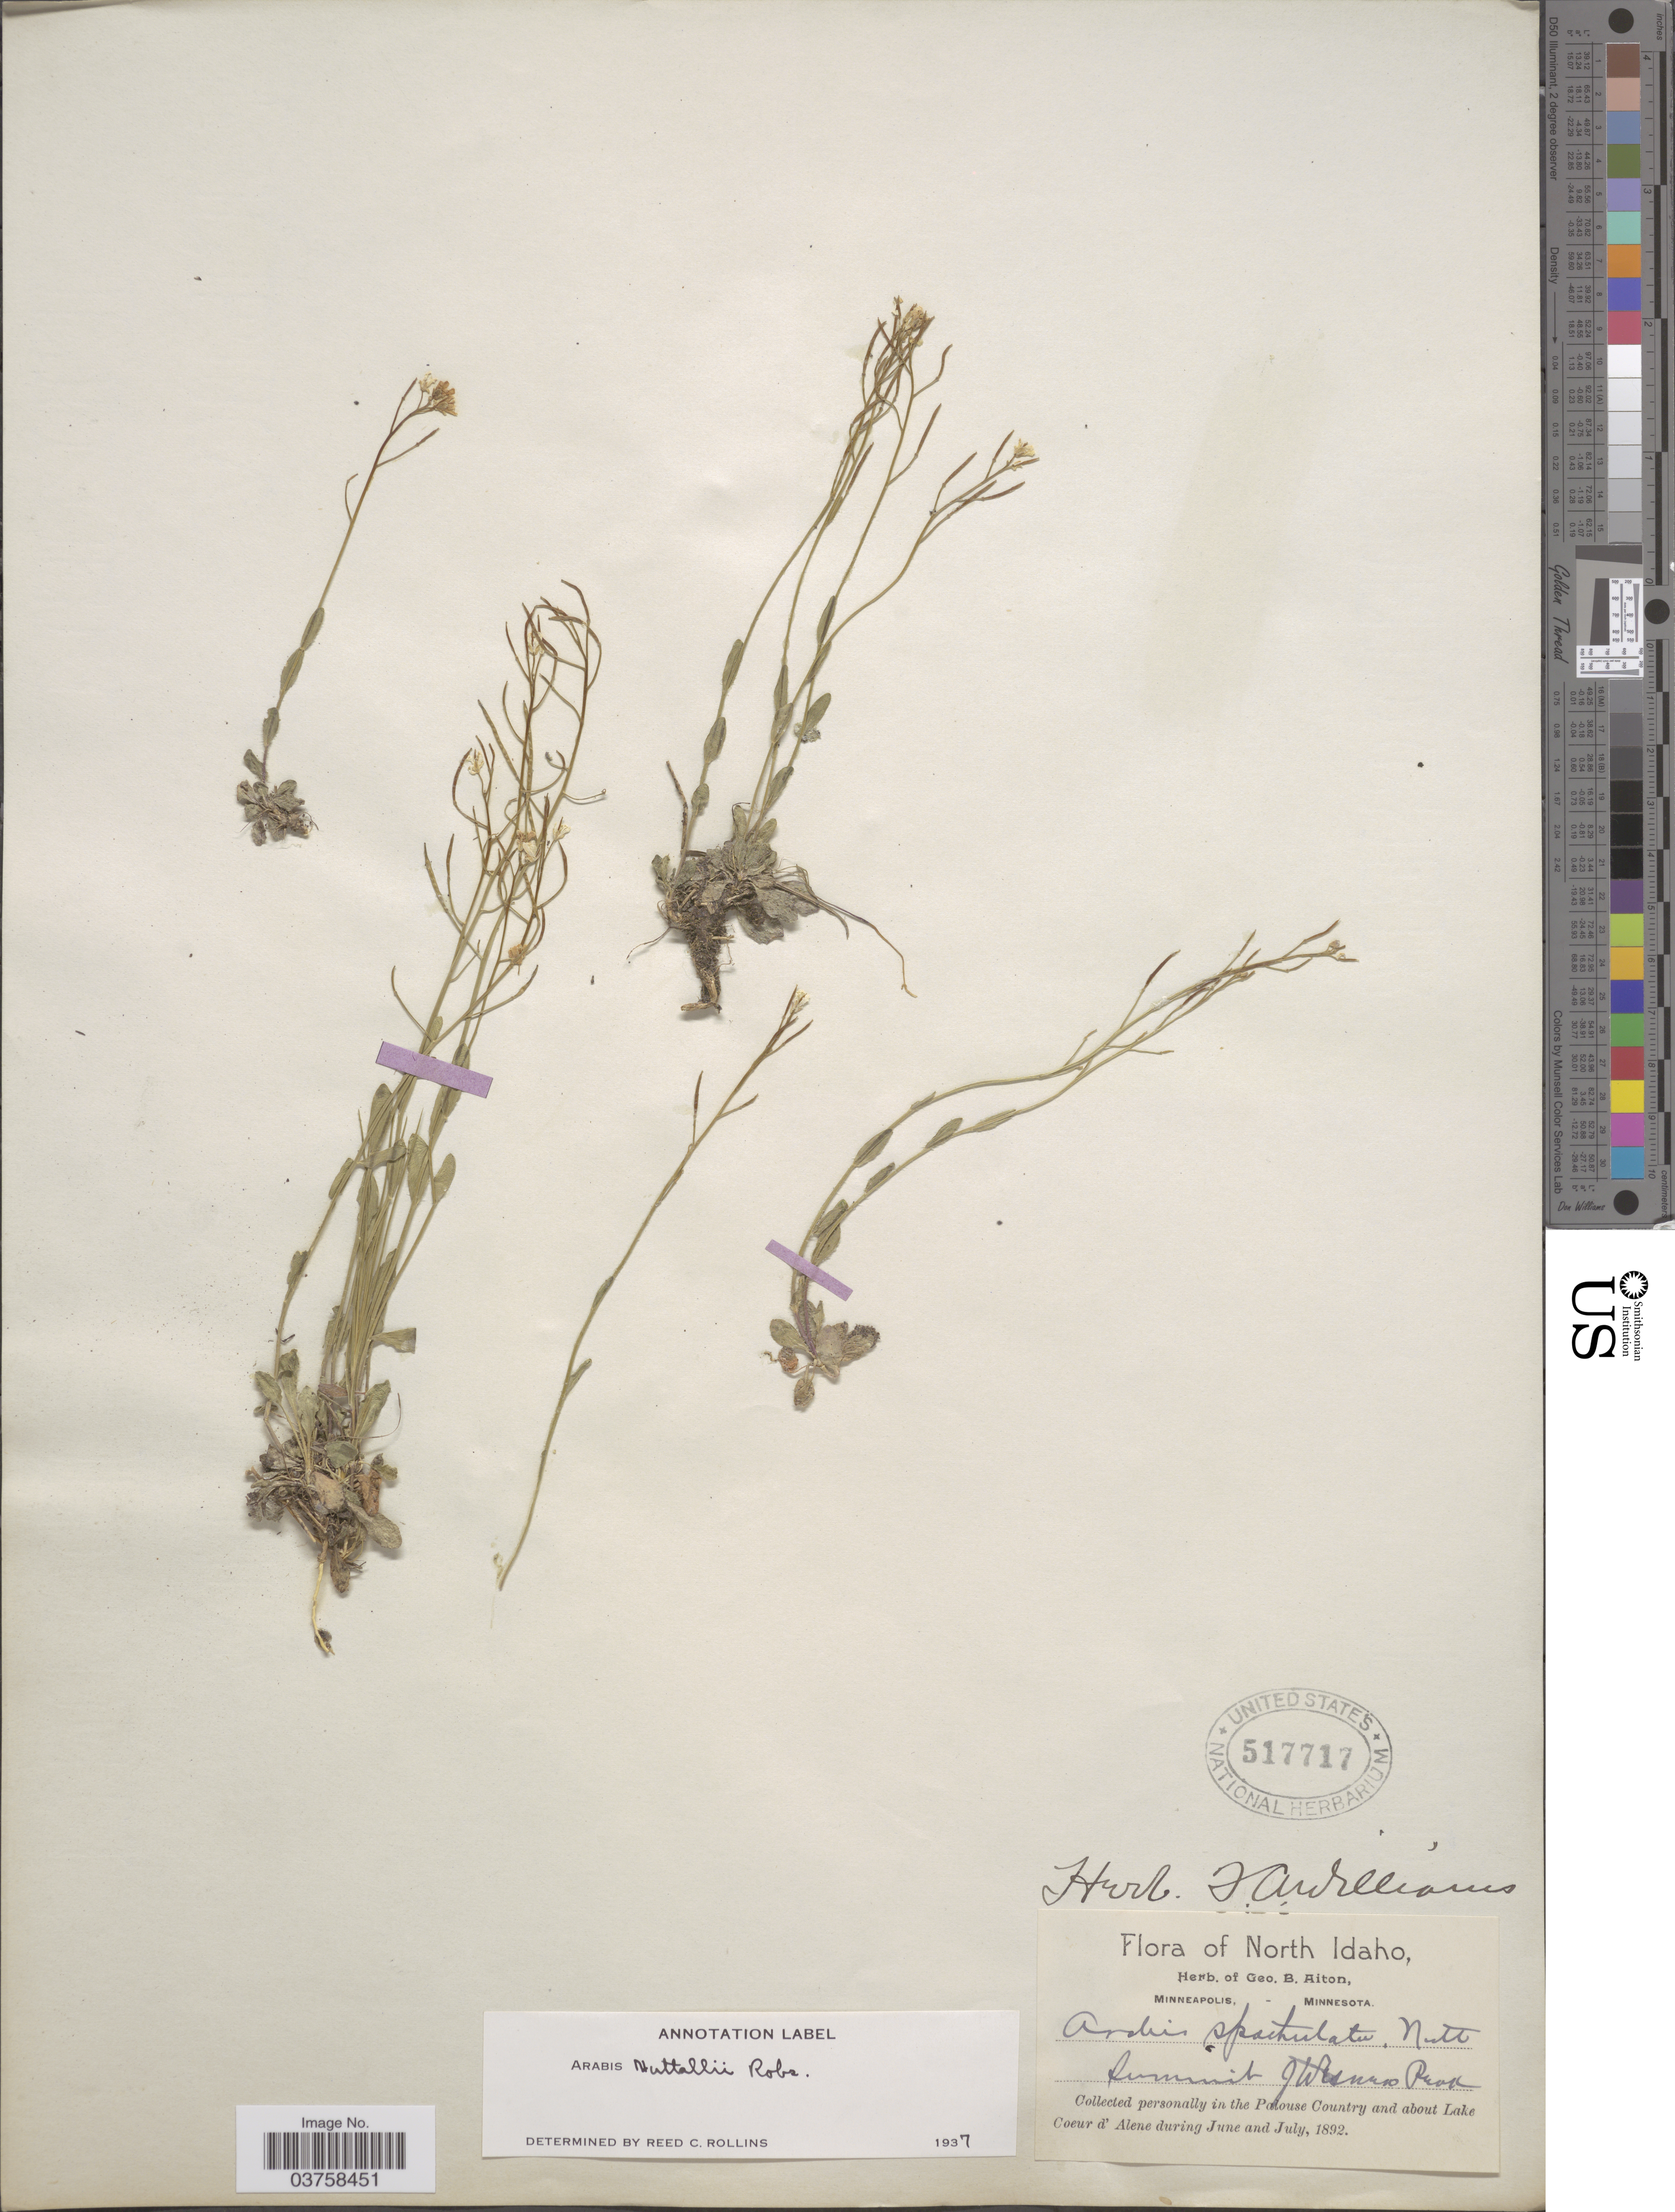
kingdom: Plantae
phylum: Tracheophyta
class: Magnoliopsida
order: Brassicales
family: Brassicaceae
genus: Arabis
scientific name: Arabis nuttallii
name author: B.L. Rob.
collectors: G. B. Aiton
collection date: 1892-06/1892-07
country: United States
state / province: Idaho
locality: North Idaho. summit of Wiesners Peak. In the Palouse Country and about Lake Coeur d'Alene.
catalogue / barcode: US 517717